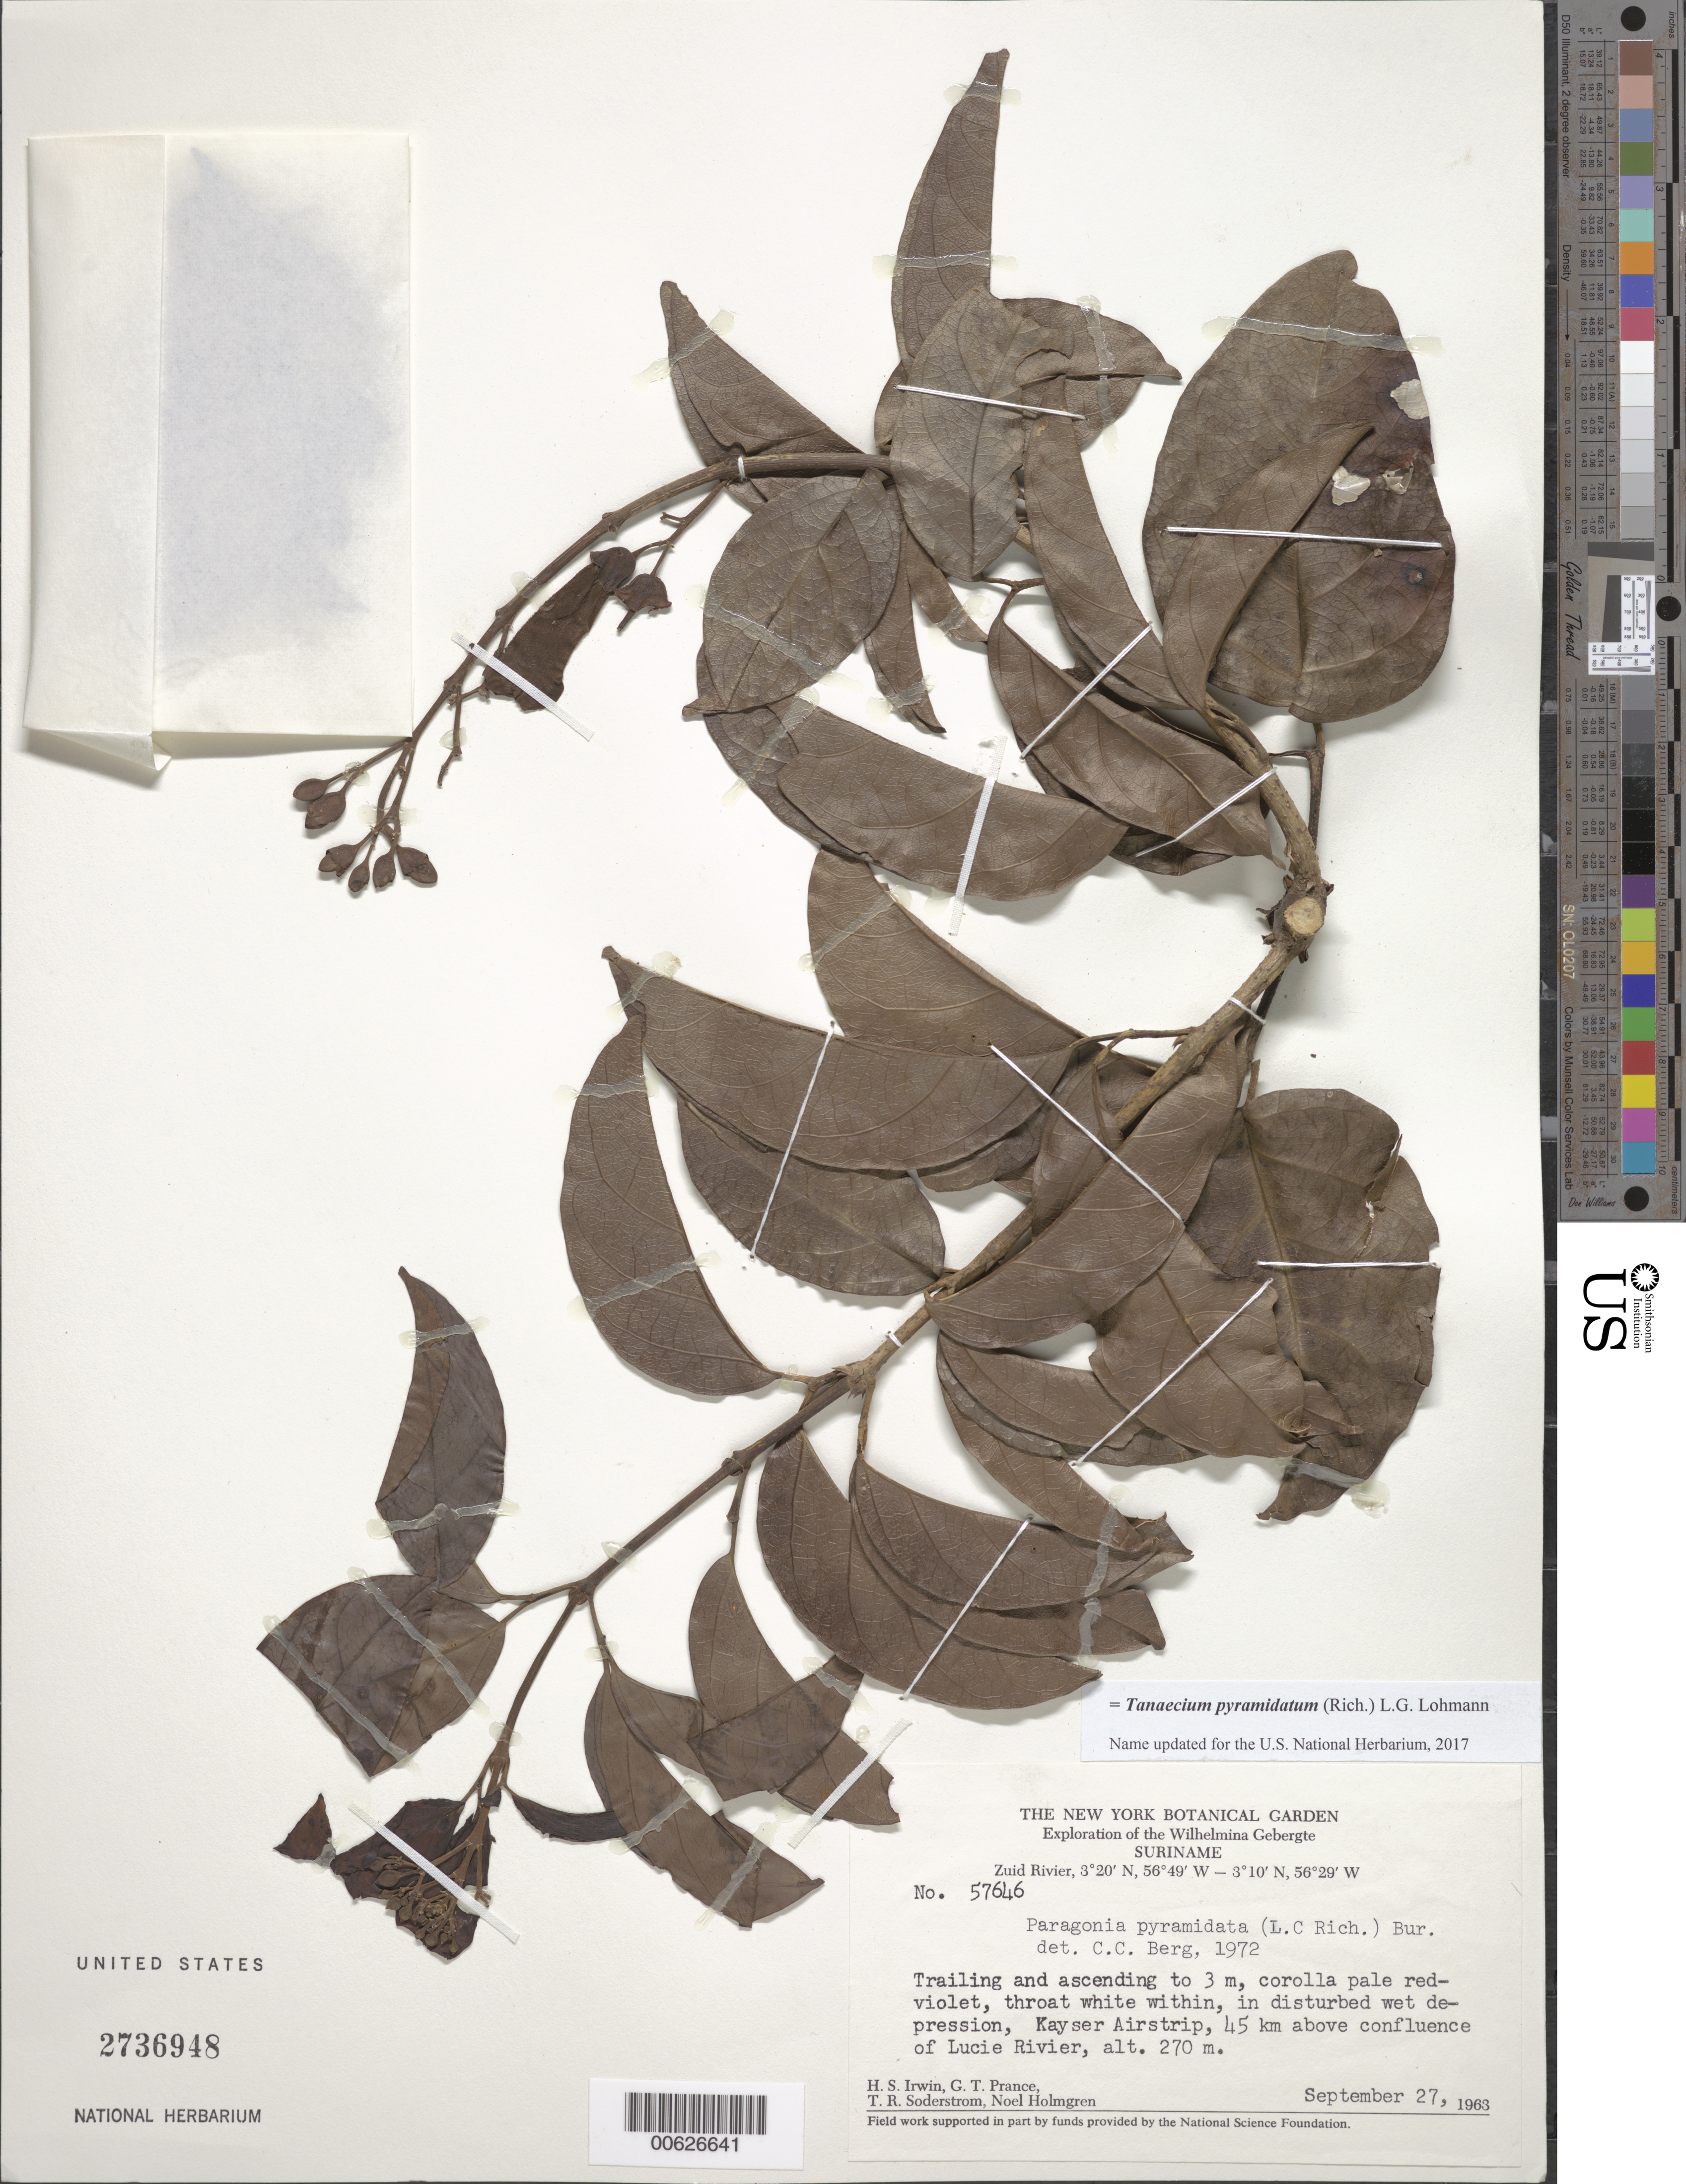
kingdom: Plantae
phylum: Tracheophyta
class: Magnoliopsida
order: Lamiales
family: Bignoniaceae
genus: Tanaecium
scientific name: Tanaecium pyramidatum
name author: (Rich.) L.G. Lohmann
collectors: H. Irwin, G. T. Prance, T. R. Soderstrom & N. H. Holmgren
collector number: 57646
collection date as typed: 27-Sep-63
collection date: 1963-09-27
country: Suriname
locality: Kayser Airstrip, Zuid R., 45 km above confl. with Lucie R., Wilhelmina Gebergte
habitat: Disturbed wet depression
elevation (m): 270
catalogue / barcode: US 2736948